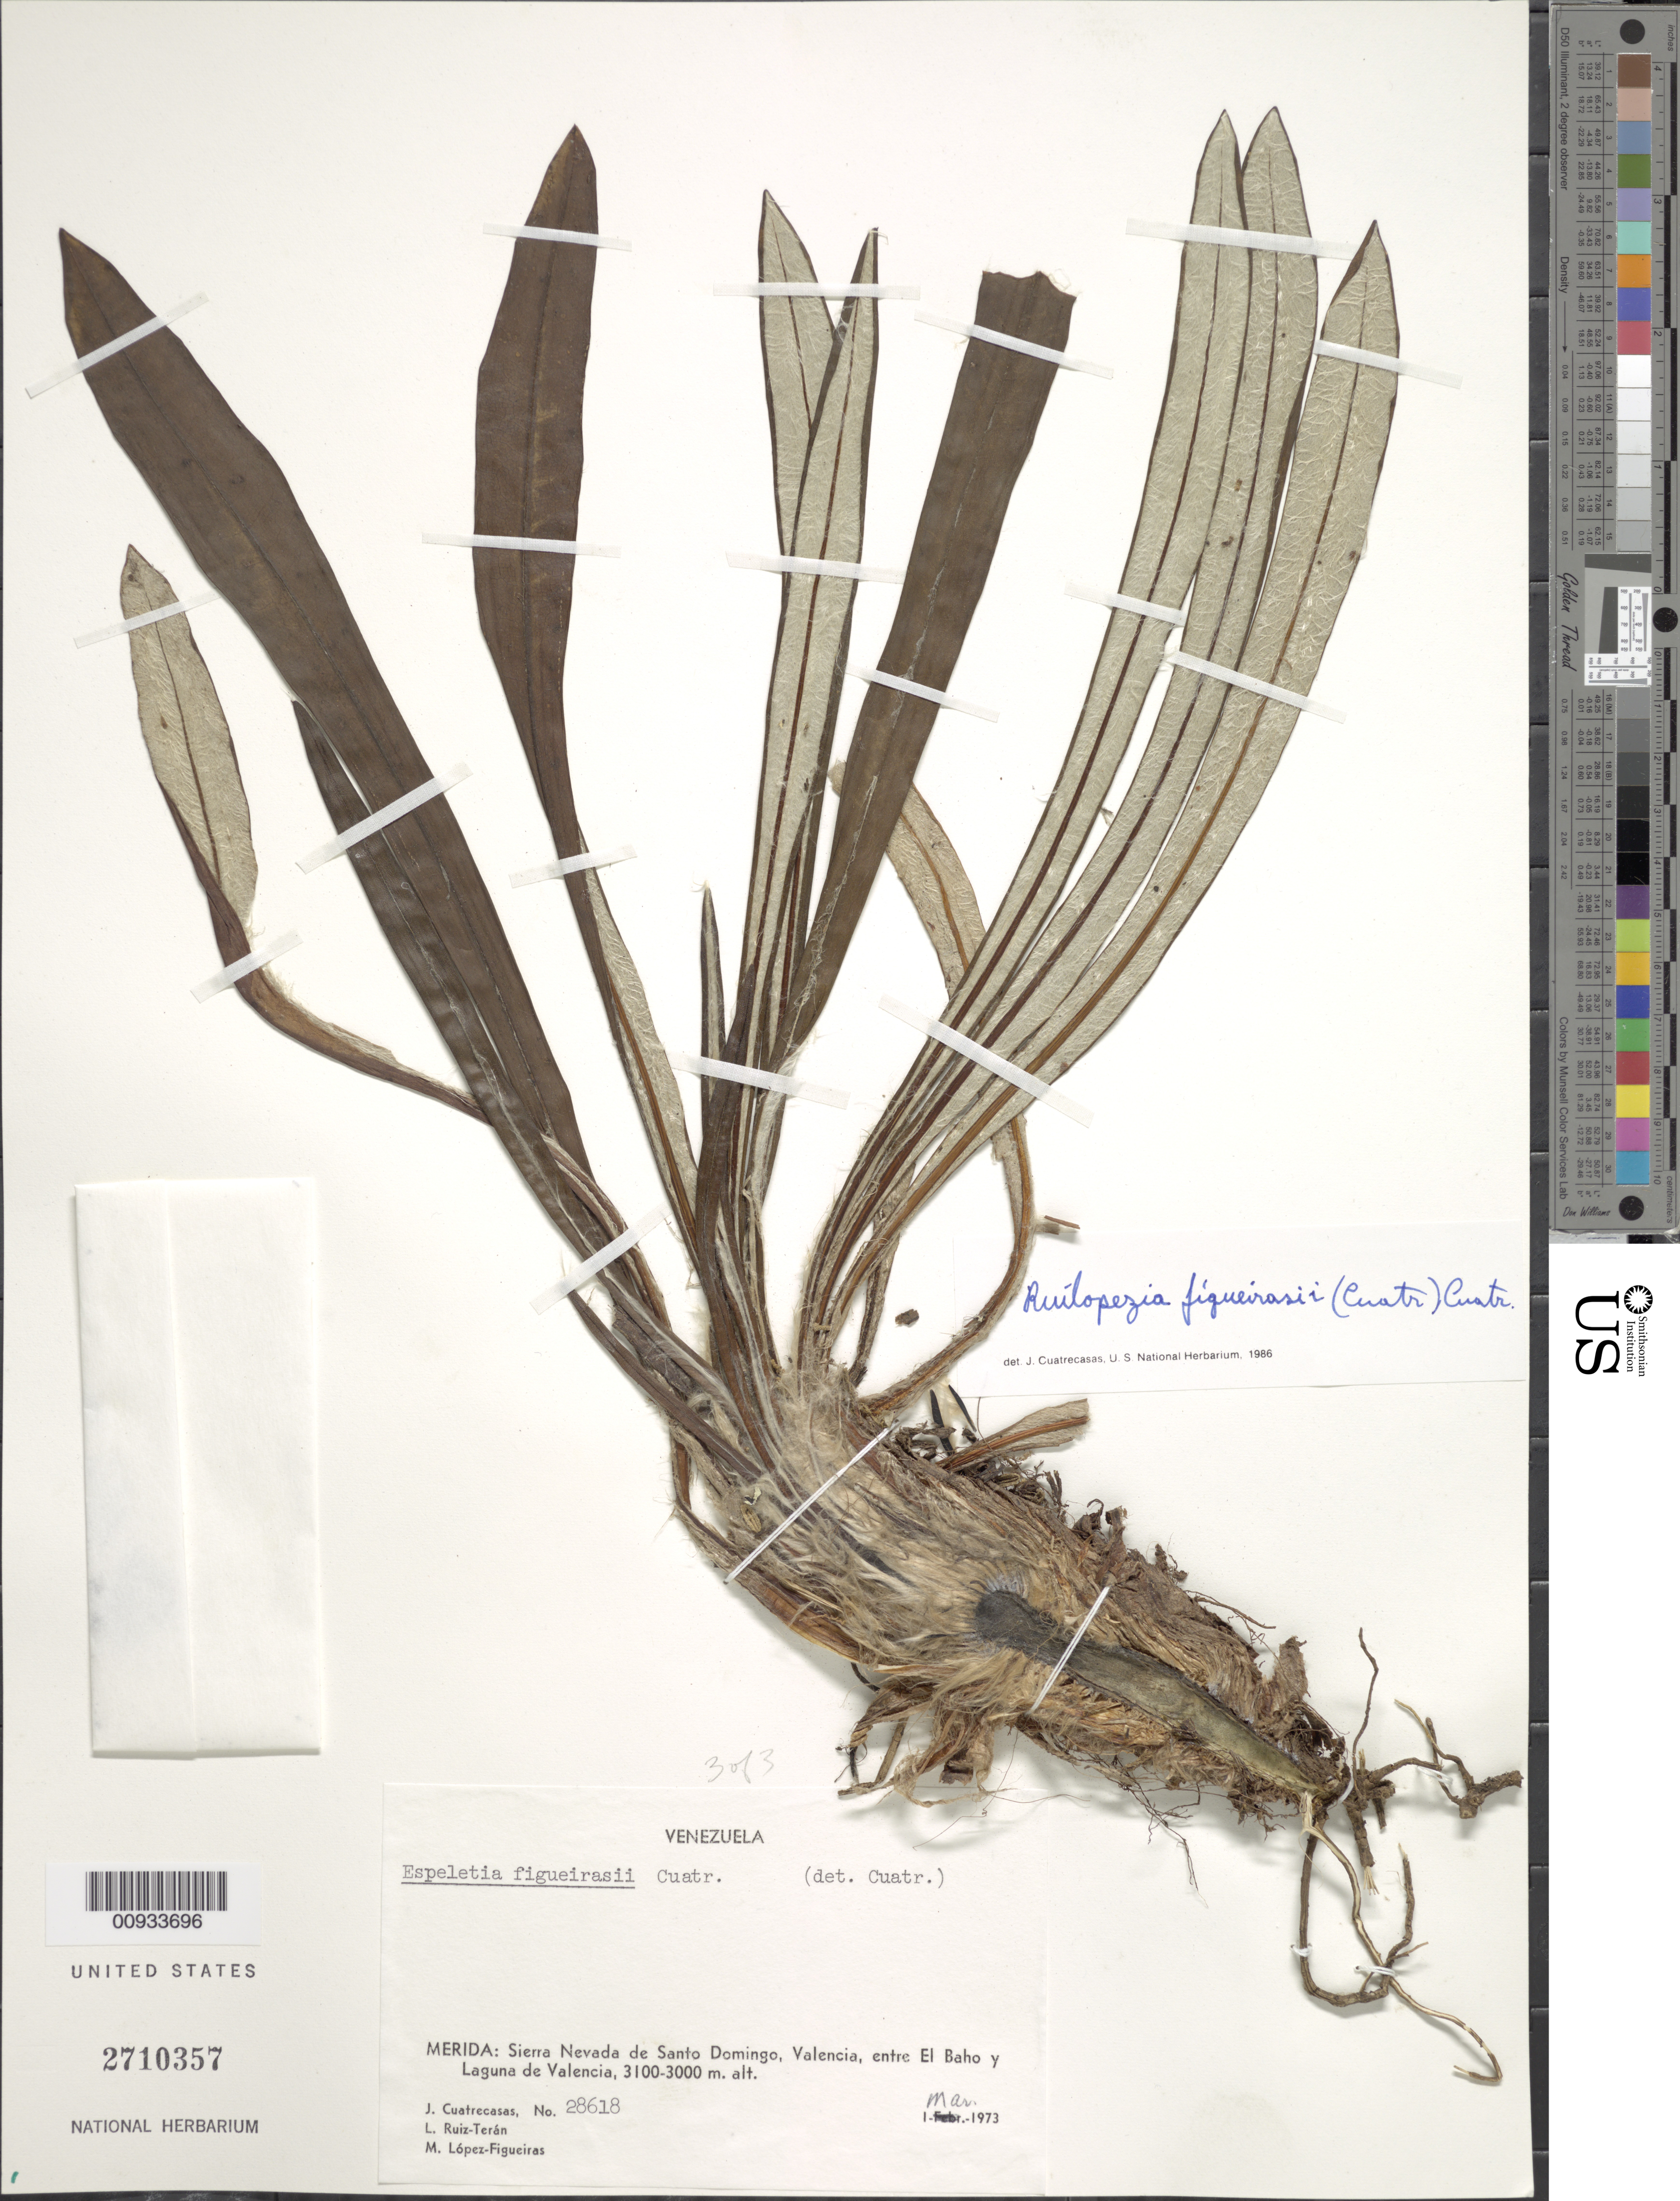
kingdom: Plantae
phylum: Tracheophyta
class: Magnoliopsida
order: Asterales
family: Asteraceae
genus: Ruilopezia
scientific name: Ruilopezia figueirasii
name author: (Cuatrec.) Cuatrec.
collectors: J. Cuatrecasas, L. E. Ruíz-Terán & M. López Figueiras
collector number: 28618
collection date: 1973-03-01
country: Venezuela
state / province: Mérida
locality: Sierra Nevada de Santo Domingo, Valencia, entre El Baho y Laguna de Valencia,.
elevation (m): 3000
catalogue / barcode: US 2710357